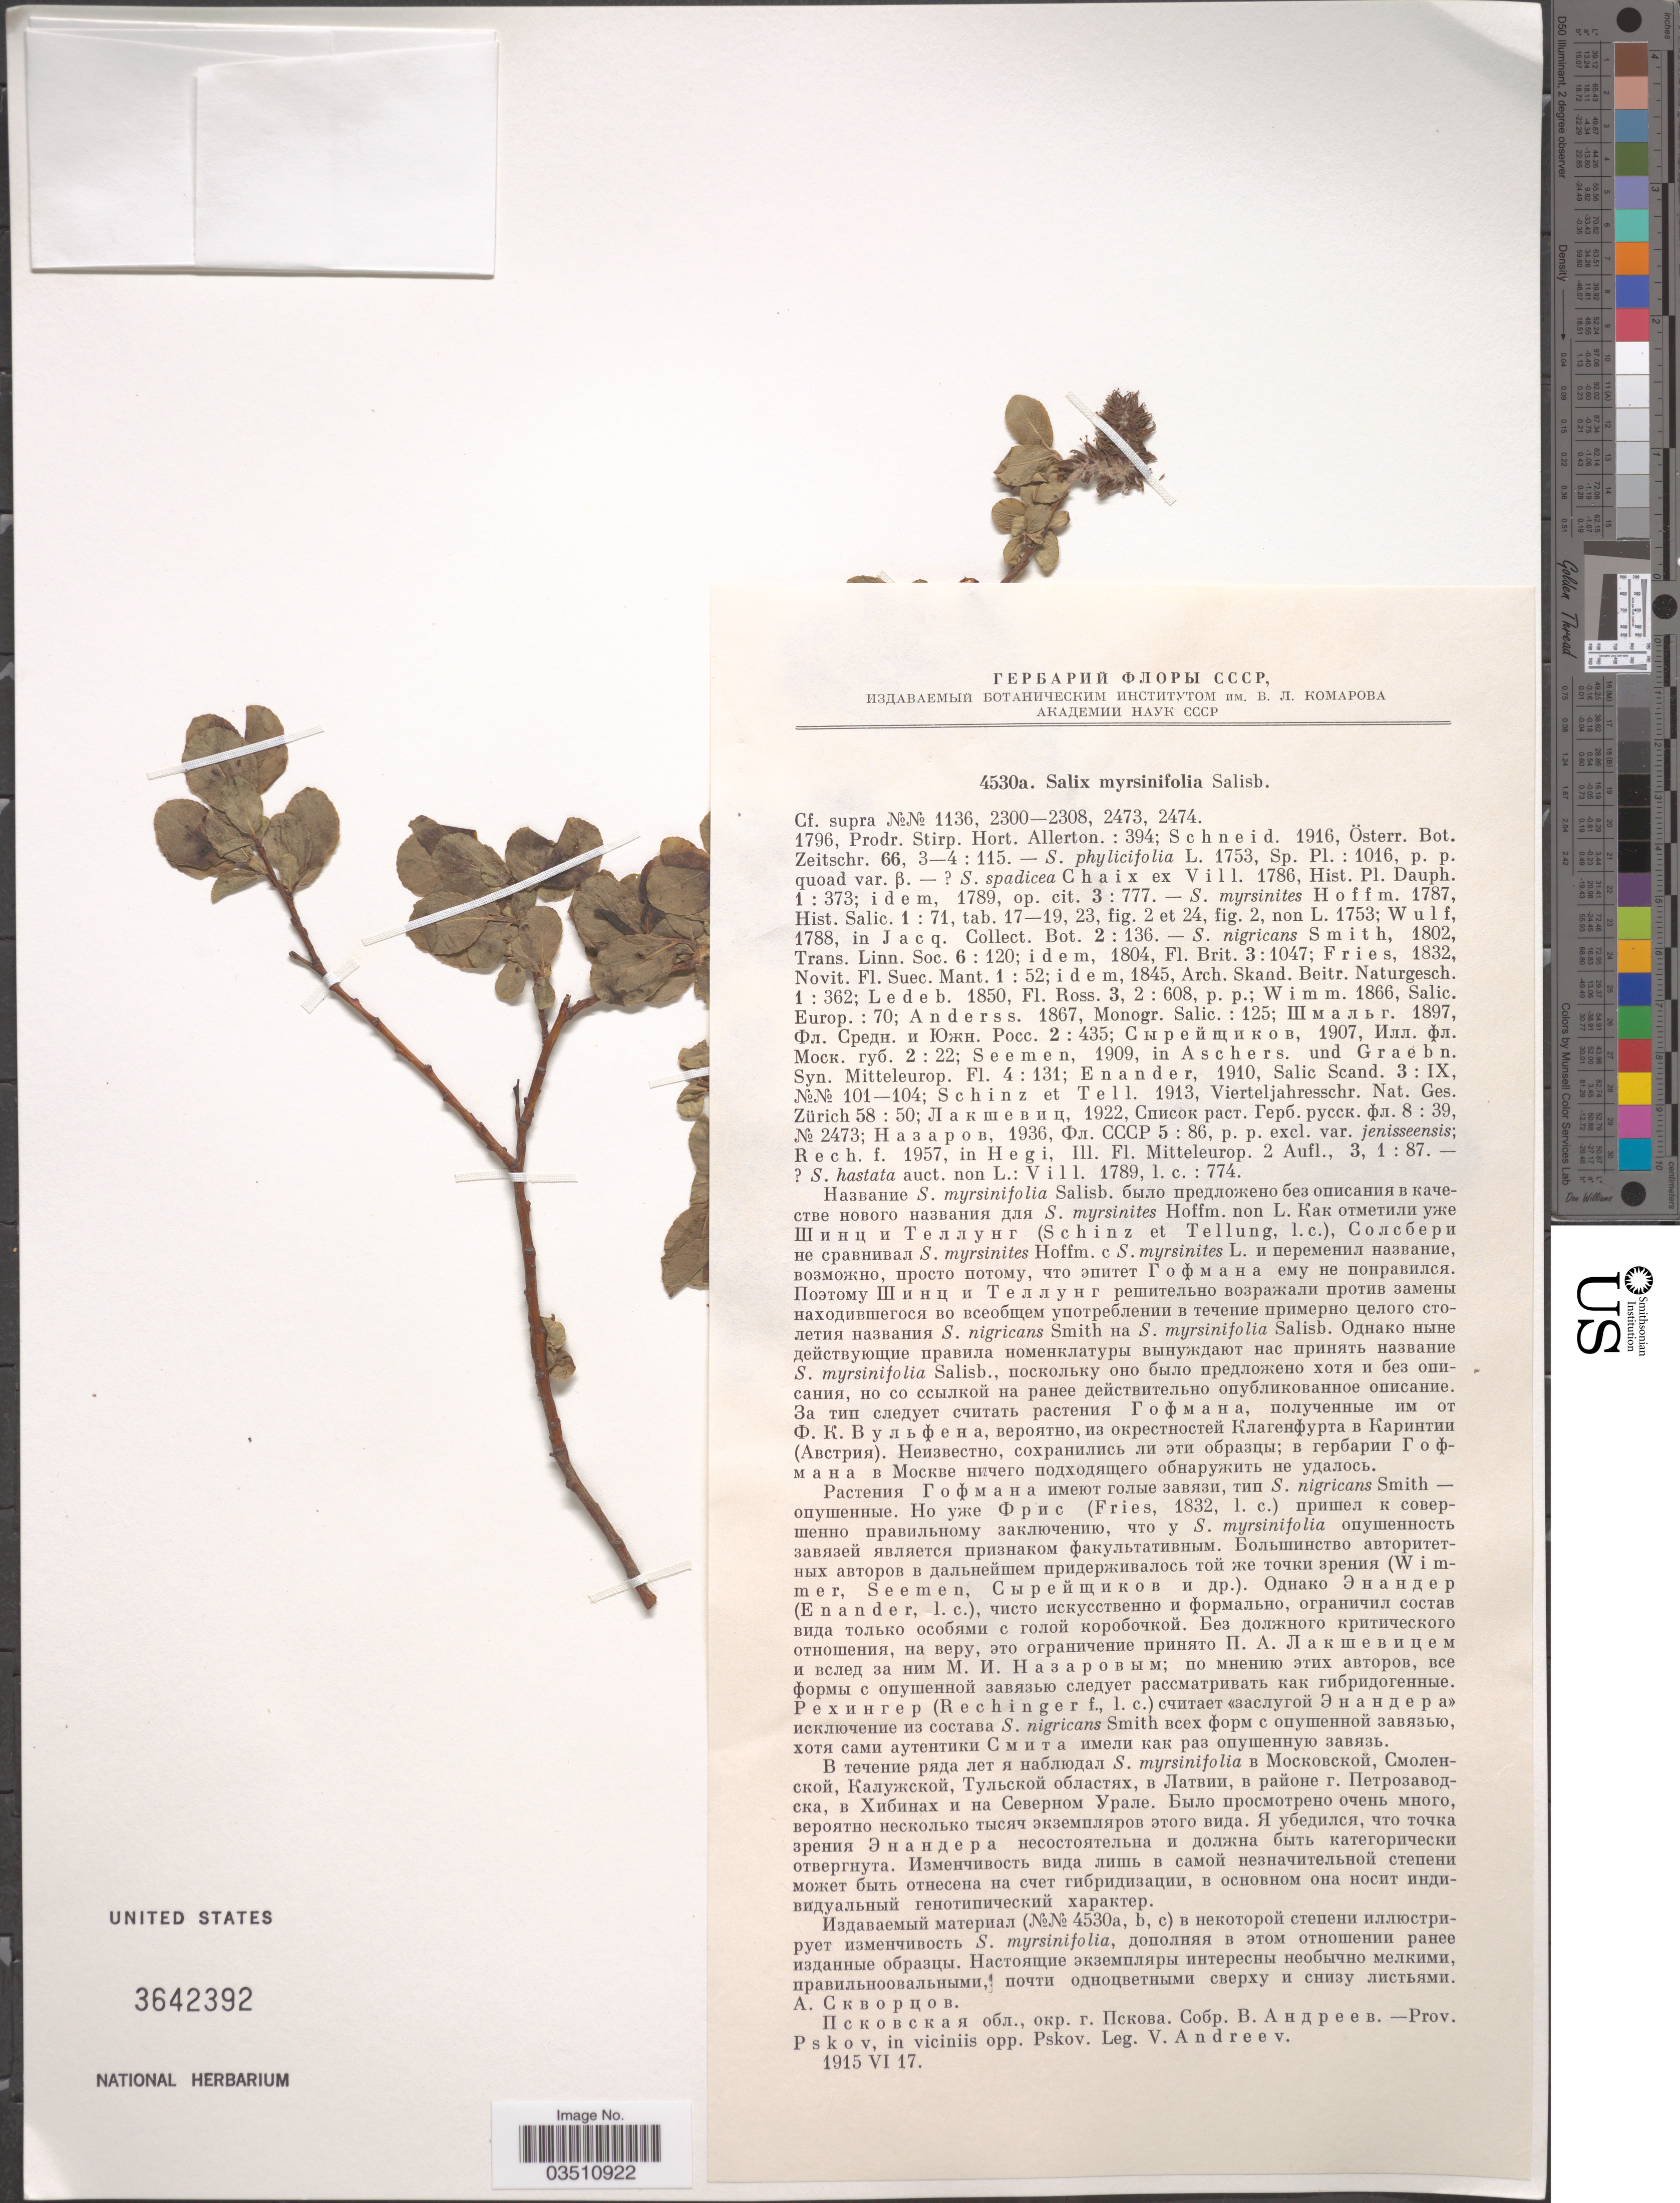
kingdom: Plantae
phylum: Tracheophyta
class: Magnoliopsida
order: Malpighiales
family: Salicaceae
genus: Salix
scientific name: Salix nigricans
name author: Sm.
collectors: V. Andreev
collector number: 4530a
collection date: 1915-06-17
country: Russian Federation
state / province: Pskov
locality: In viciniis opp. Pskov.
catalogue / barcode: US 3642392